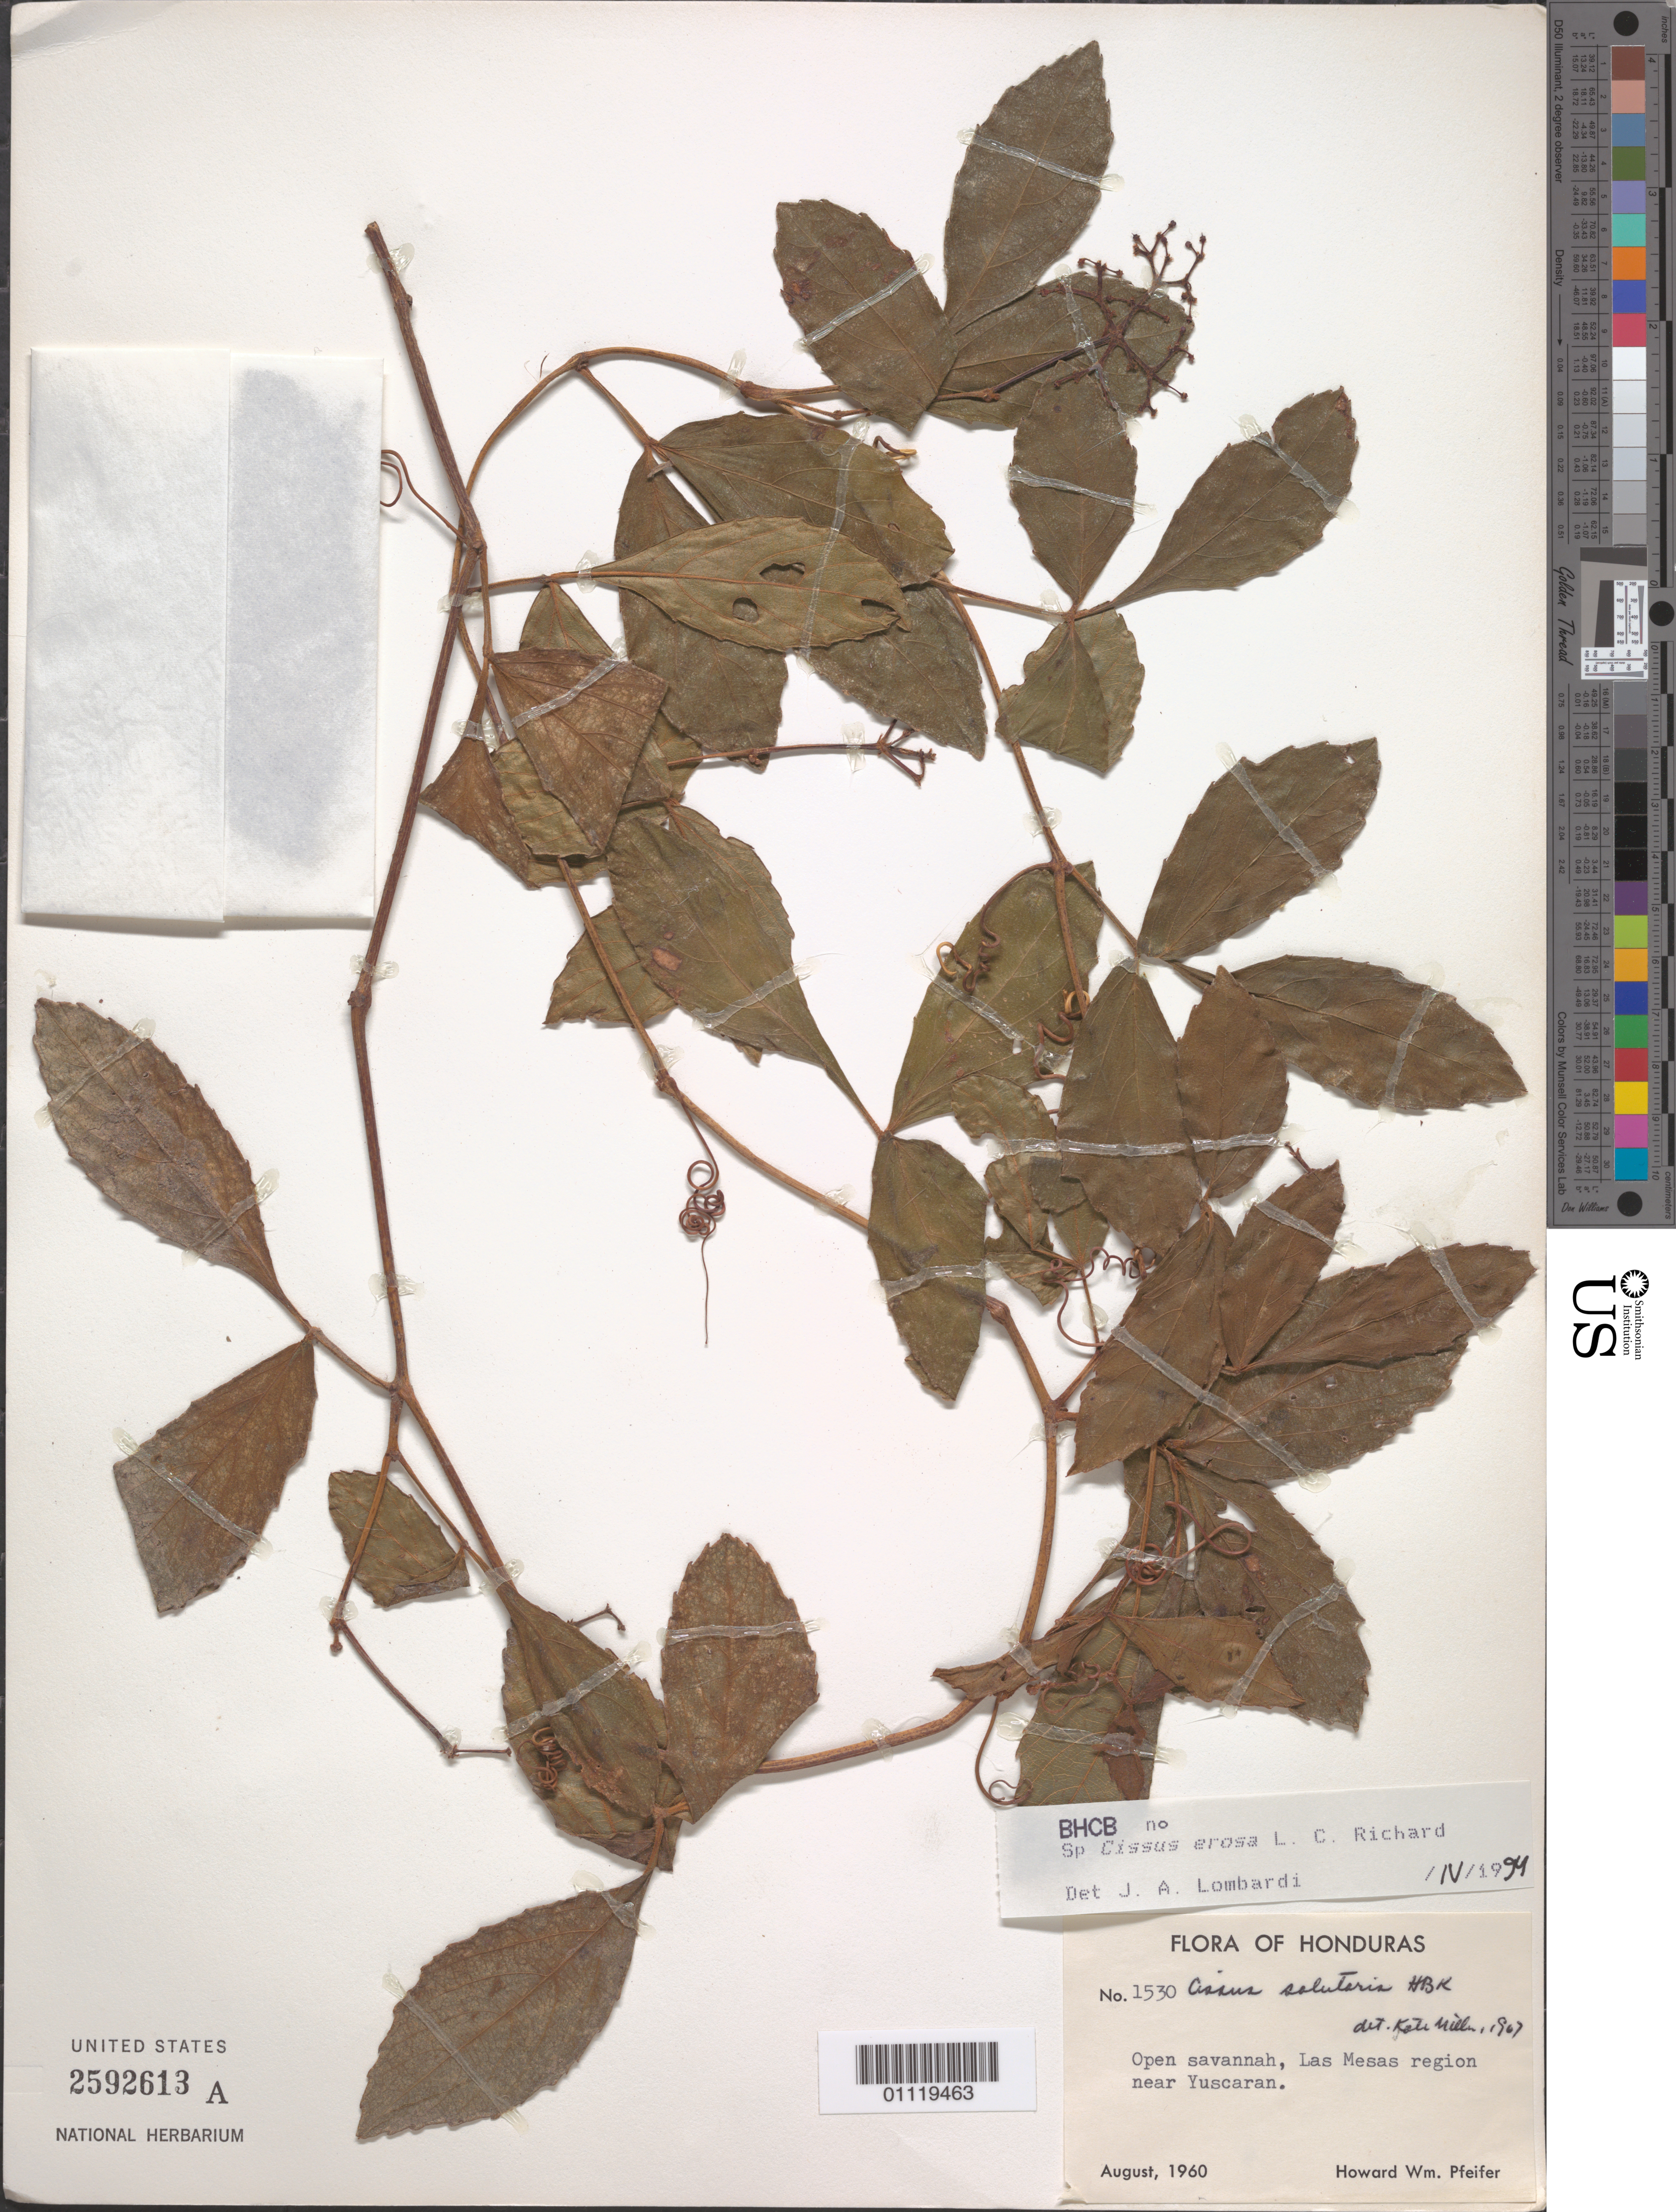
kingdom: Plantae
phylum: Tracheophyta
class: Magnoliopsida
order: Vitales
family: Vitaceae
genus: Cissus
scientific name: Cissus erosa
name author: Rich.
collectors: H. W. Pfeifer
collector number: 1530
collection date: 1960-08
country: Honduras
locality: Las Mesas region near Yuscaran.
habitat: Open savannah.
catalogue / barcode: US 2592613